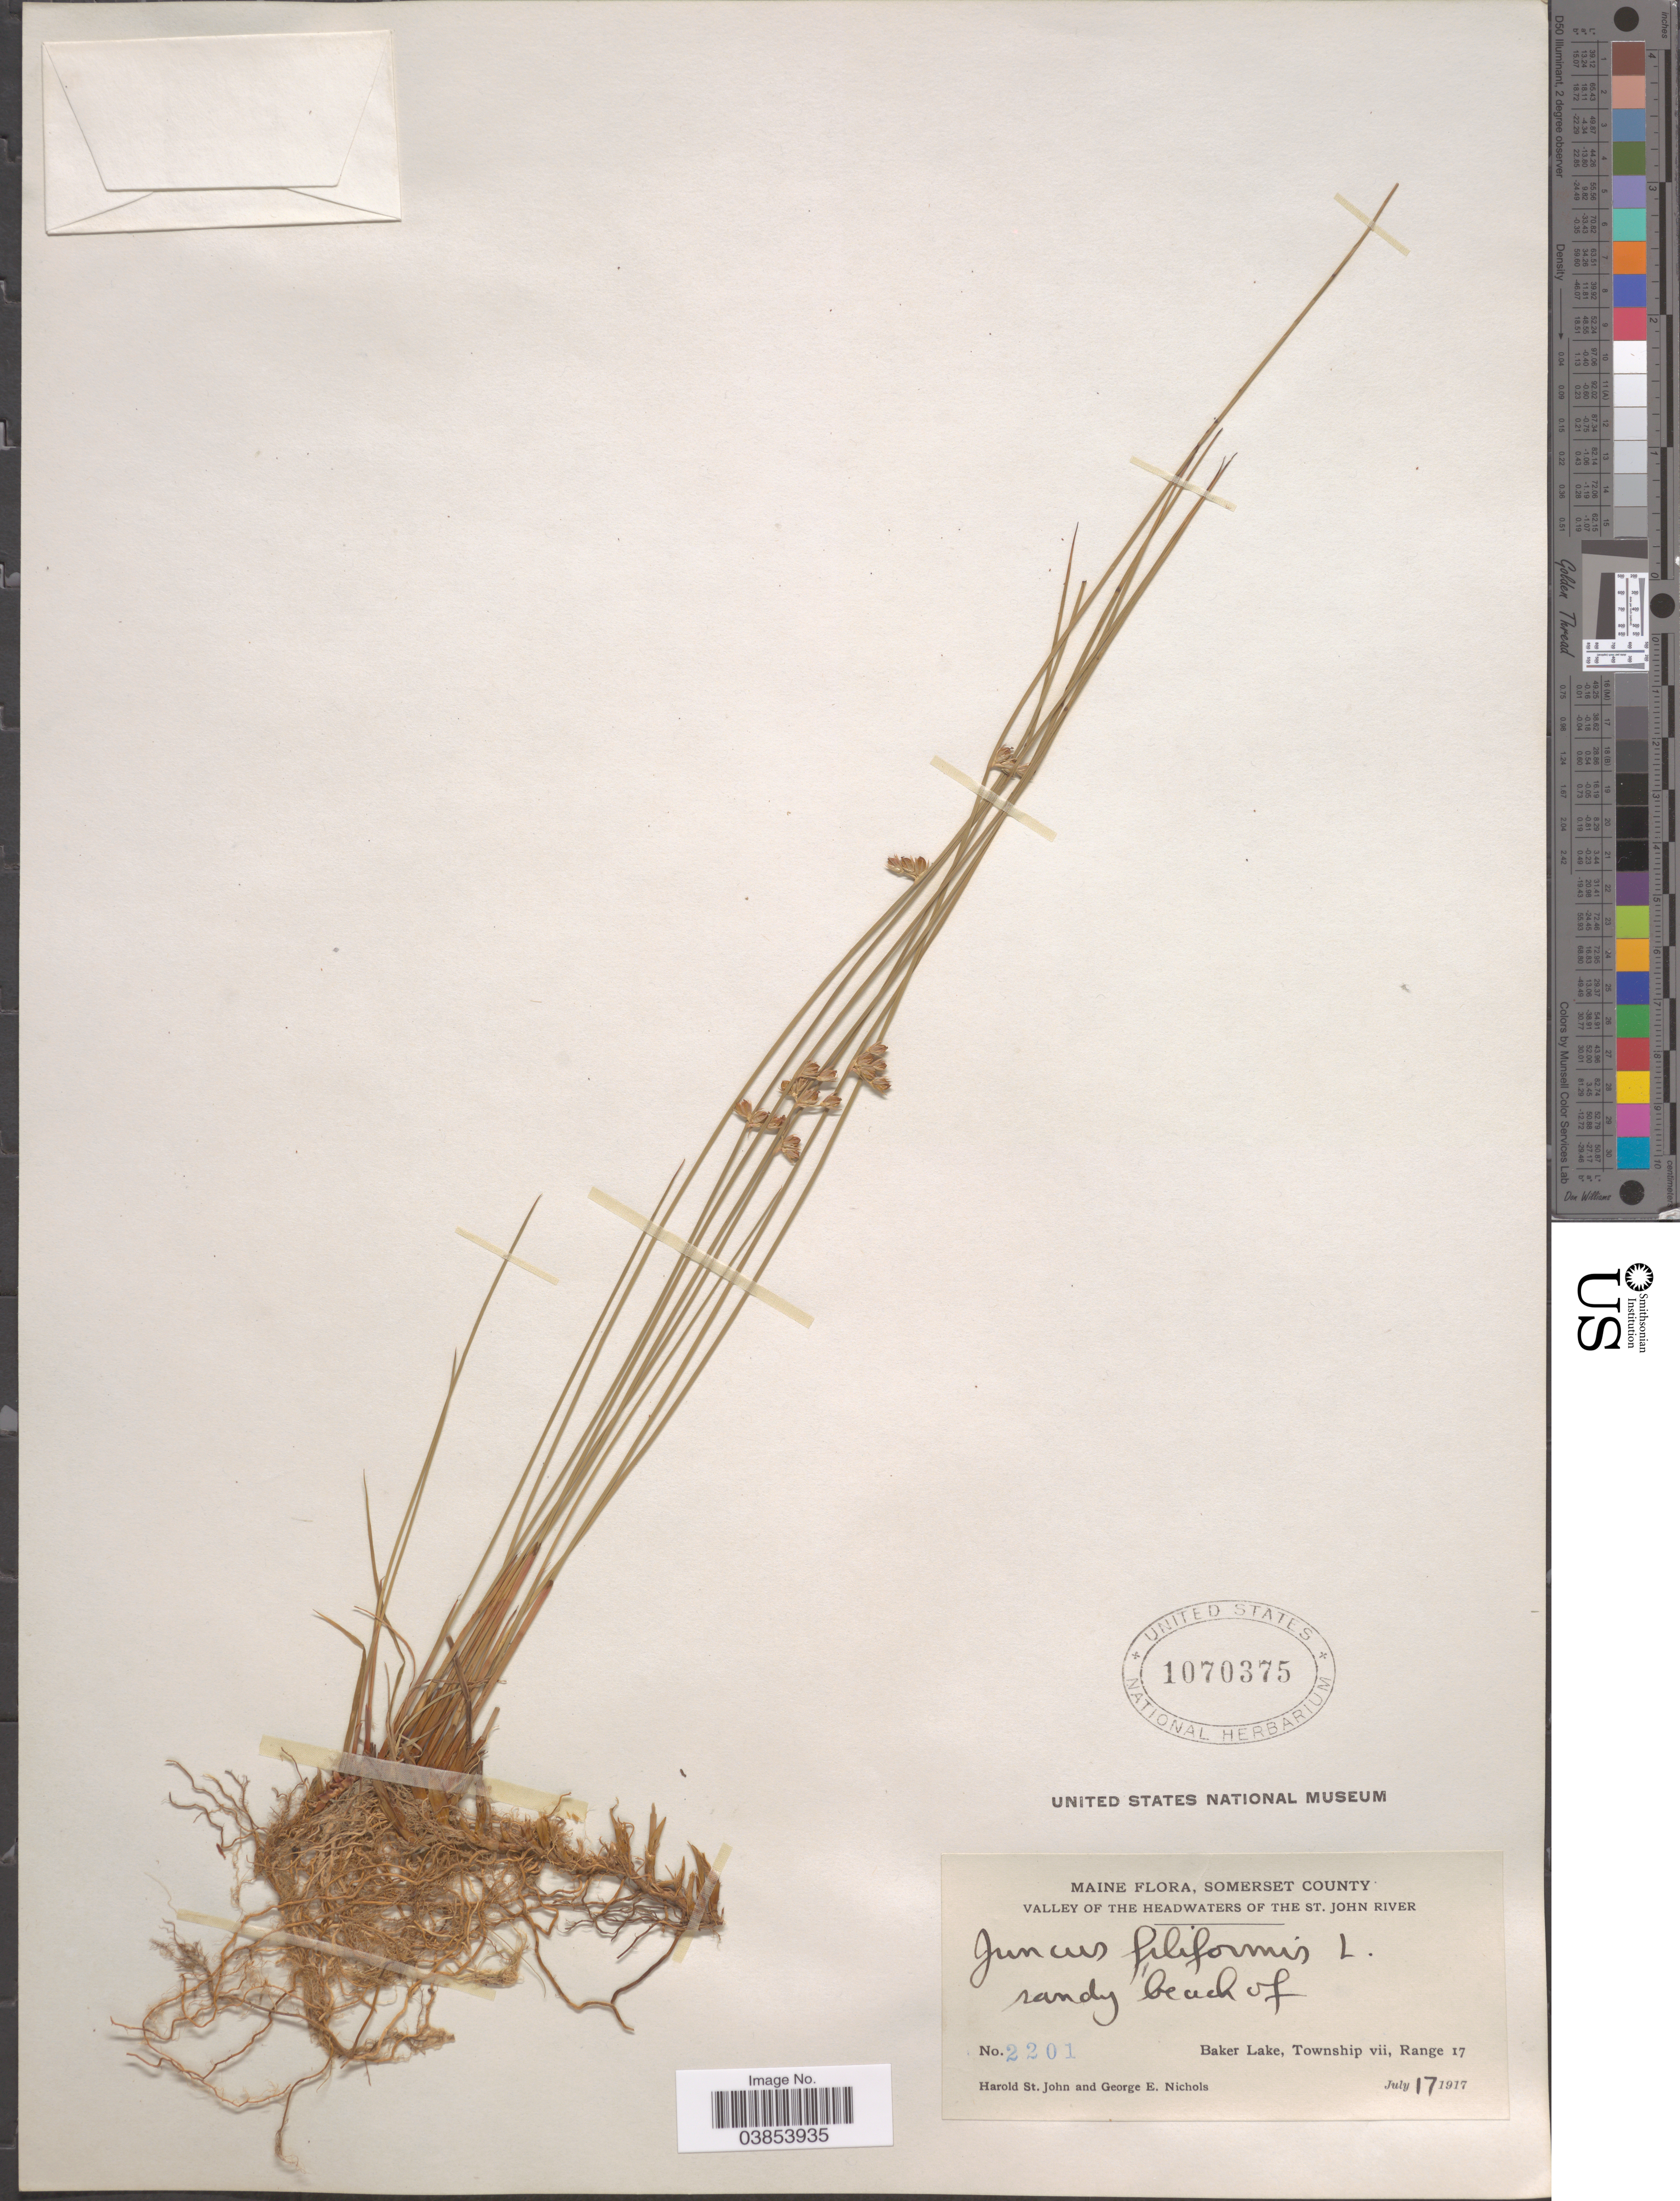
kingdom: Plantae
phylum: Tracheophyta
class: Liliopsida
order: Poales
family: Juncaceae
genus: Juncus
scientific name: Juncus filiformis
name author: L.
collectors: H. St. John & G. E. Nichols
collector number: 2201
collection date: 1917-07-17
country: United States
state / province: Maine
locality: Somerset County. Valley of the Headwaters of the St. John River. Sandy beach of Baker Lake, Township vii, Range 17.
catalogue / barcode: US 1070375